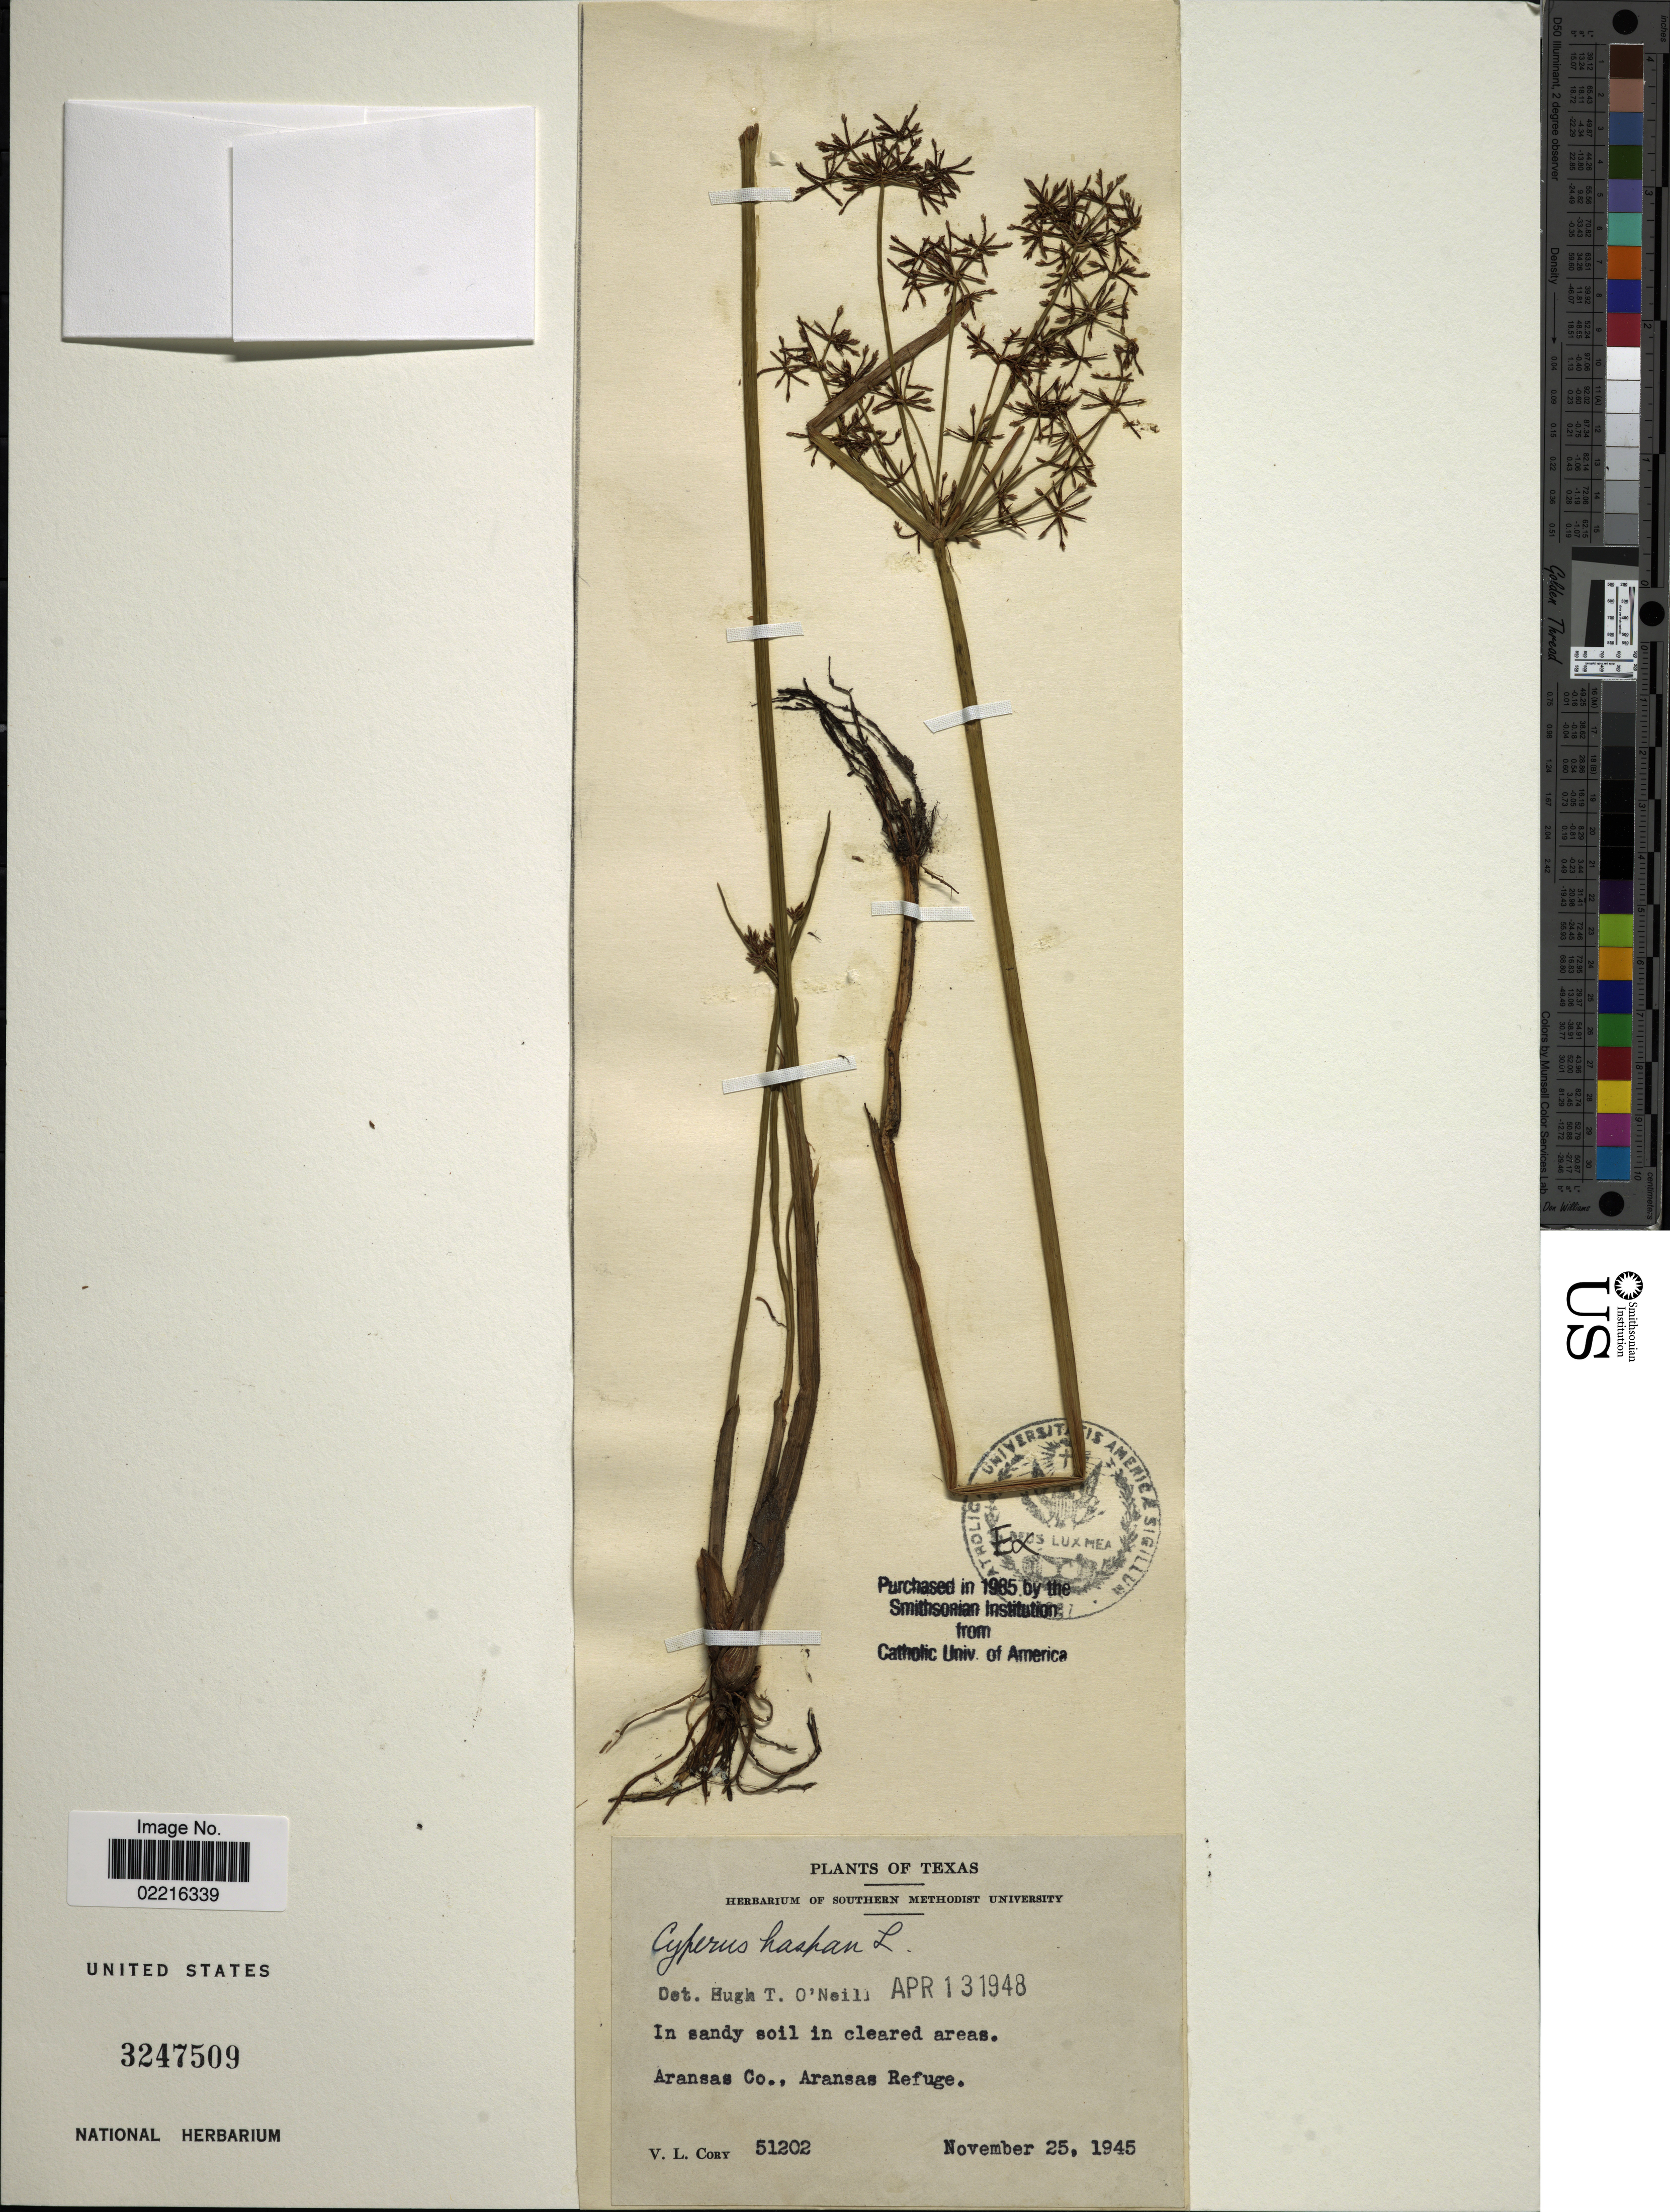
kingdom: Plantae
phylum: Tracheophyta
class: Liliopsida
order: Poales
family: Cyperaceae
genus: Cyperus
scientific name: Cyperus haspan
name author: L.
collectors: V. Cory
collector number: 51202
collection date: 1945-11-25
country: United States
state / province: Texas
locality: Aransas Co, Aransas Refuge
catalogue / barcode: US 3247509